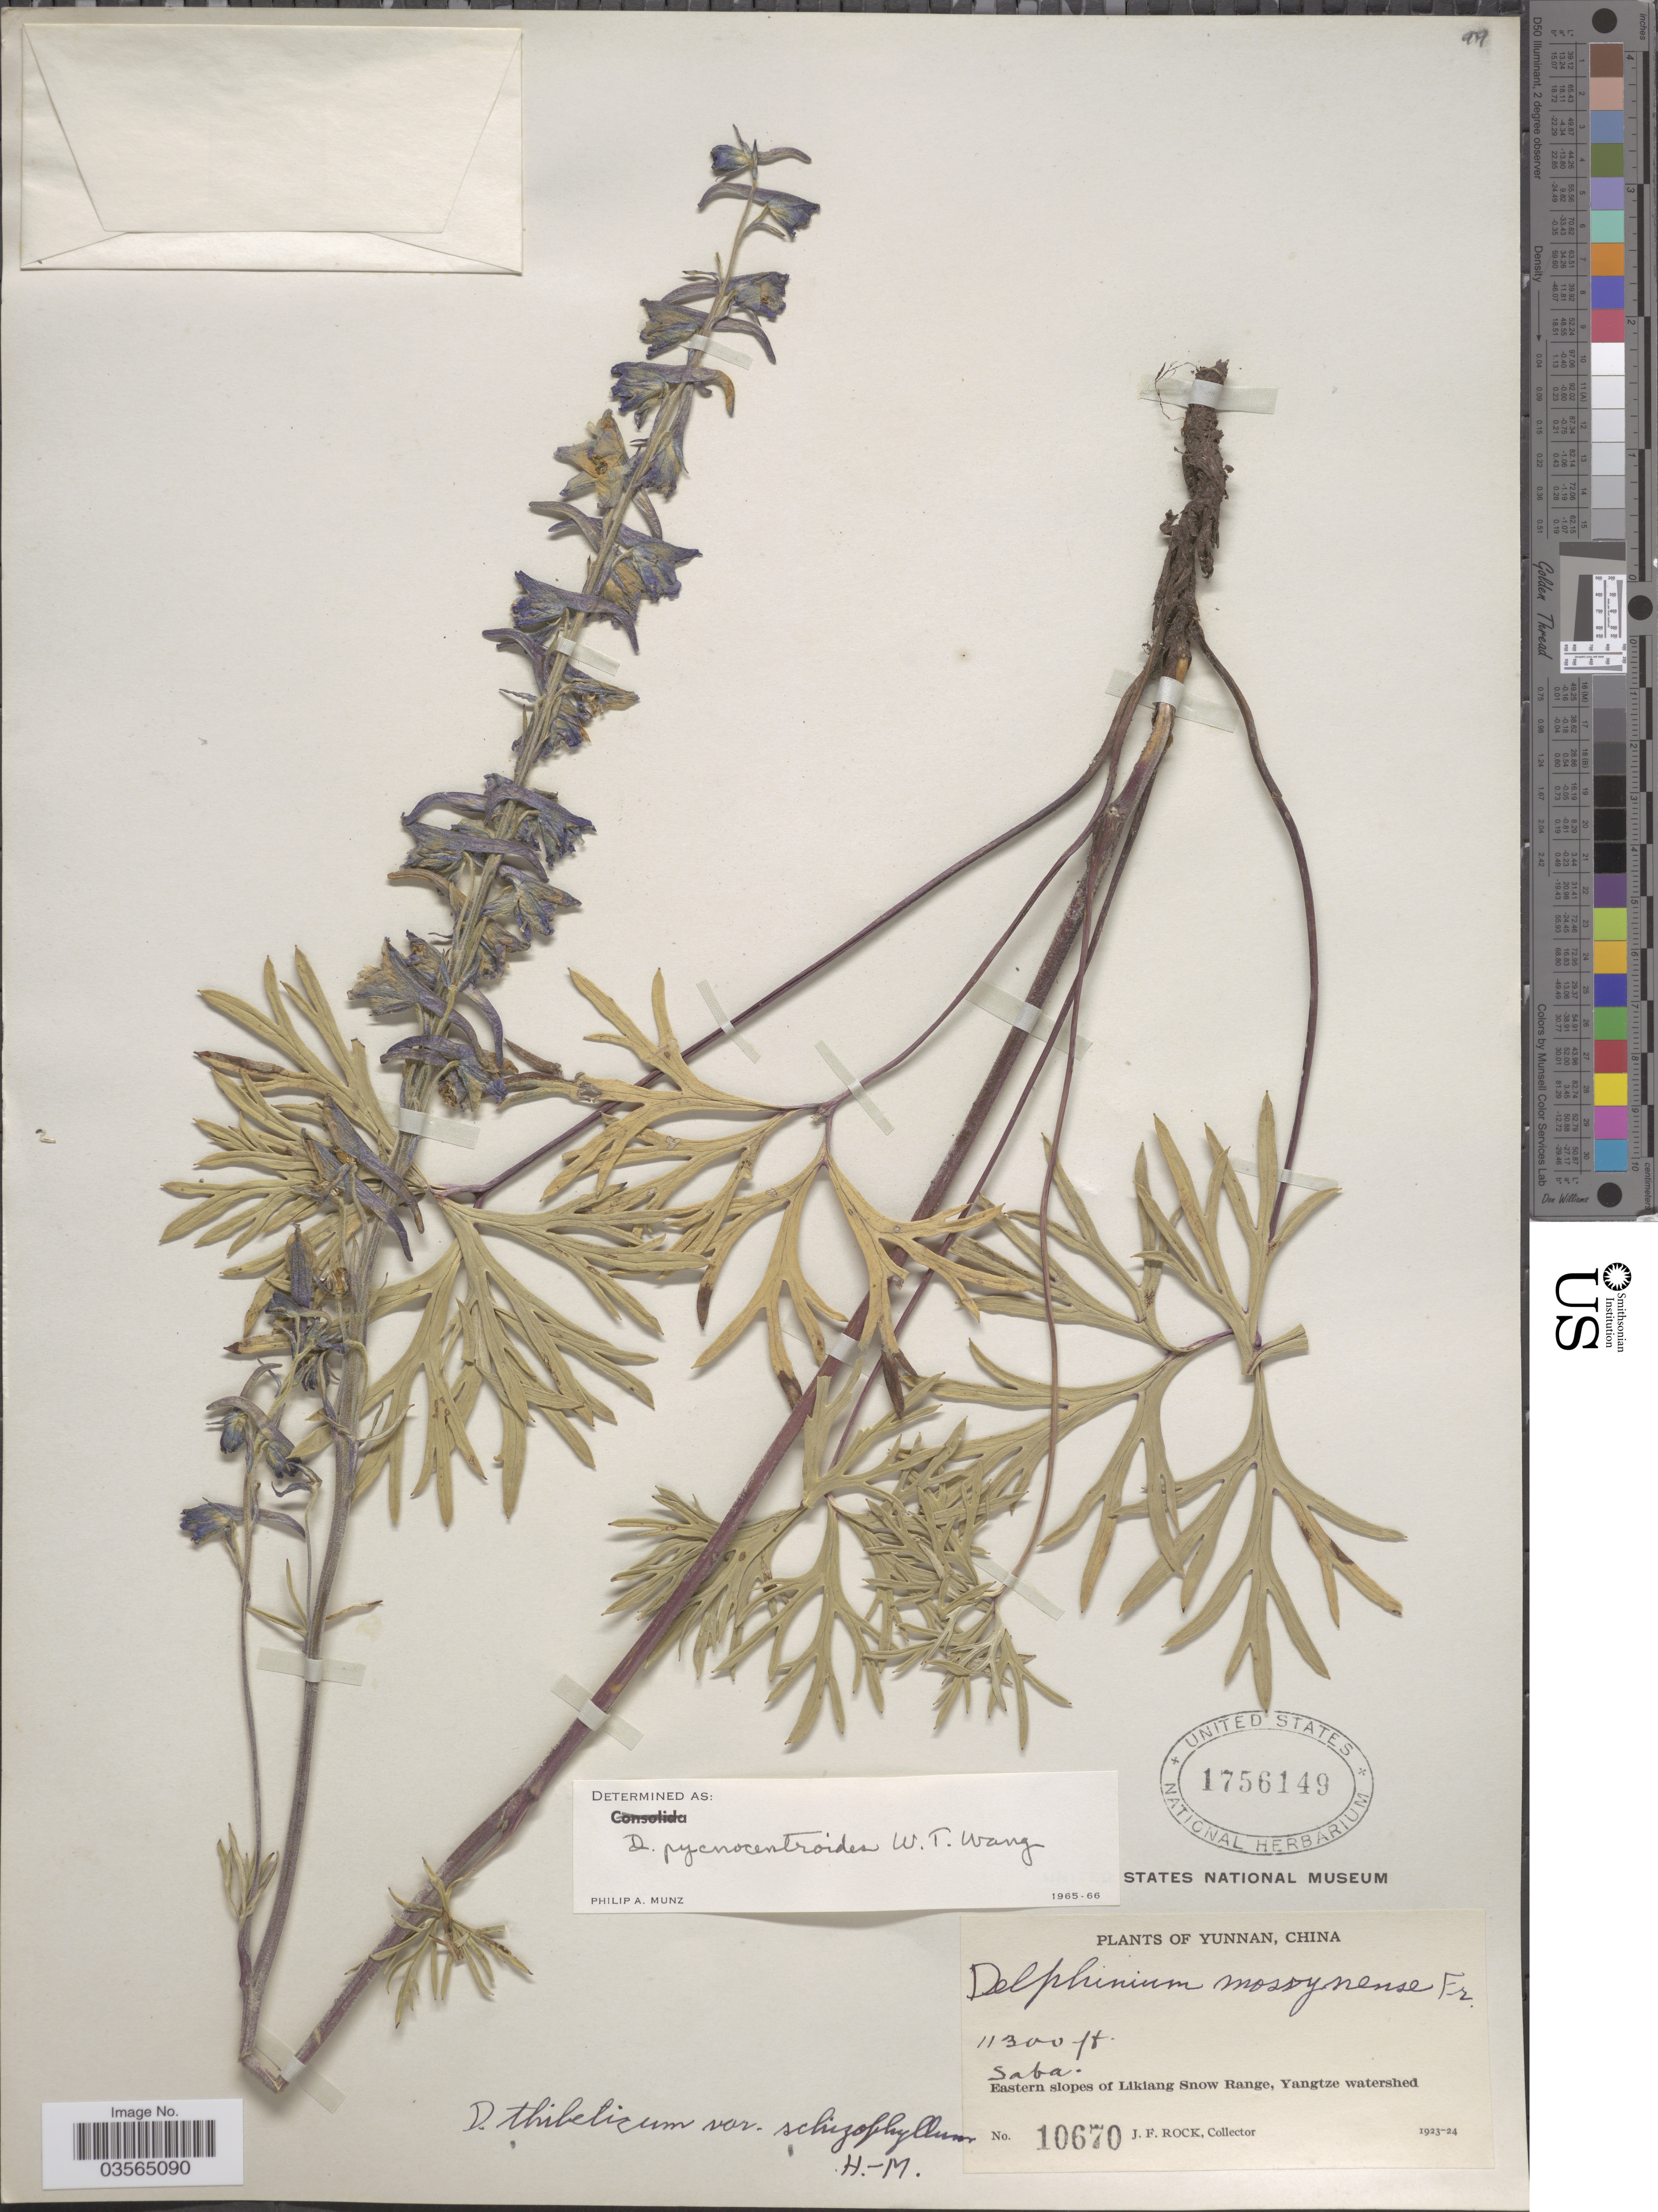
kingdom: Plantae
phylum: Tracheophyta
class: Magnoliopsida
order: Ranunculales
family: Ranunculaceae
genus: Delphinium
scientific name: Delphinium pycnocentroides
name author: W.T. Wang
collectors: J. Rock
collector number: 10670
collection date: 1923/1924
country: China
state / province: Yunnan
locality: Saba. Eastern slopes of Likiang Snow Range, Yangtze watershed.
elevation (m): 3444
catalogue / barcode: US 1756149